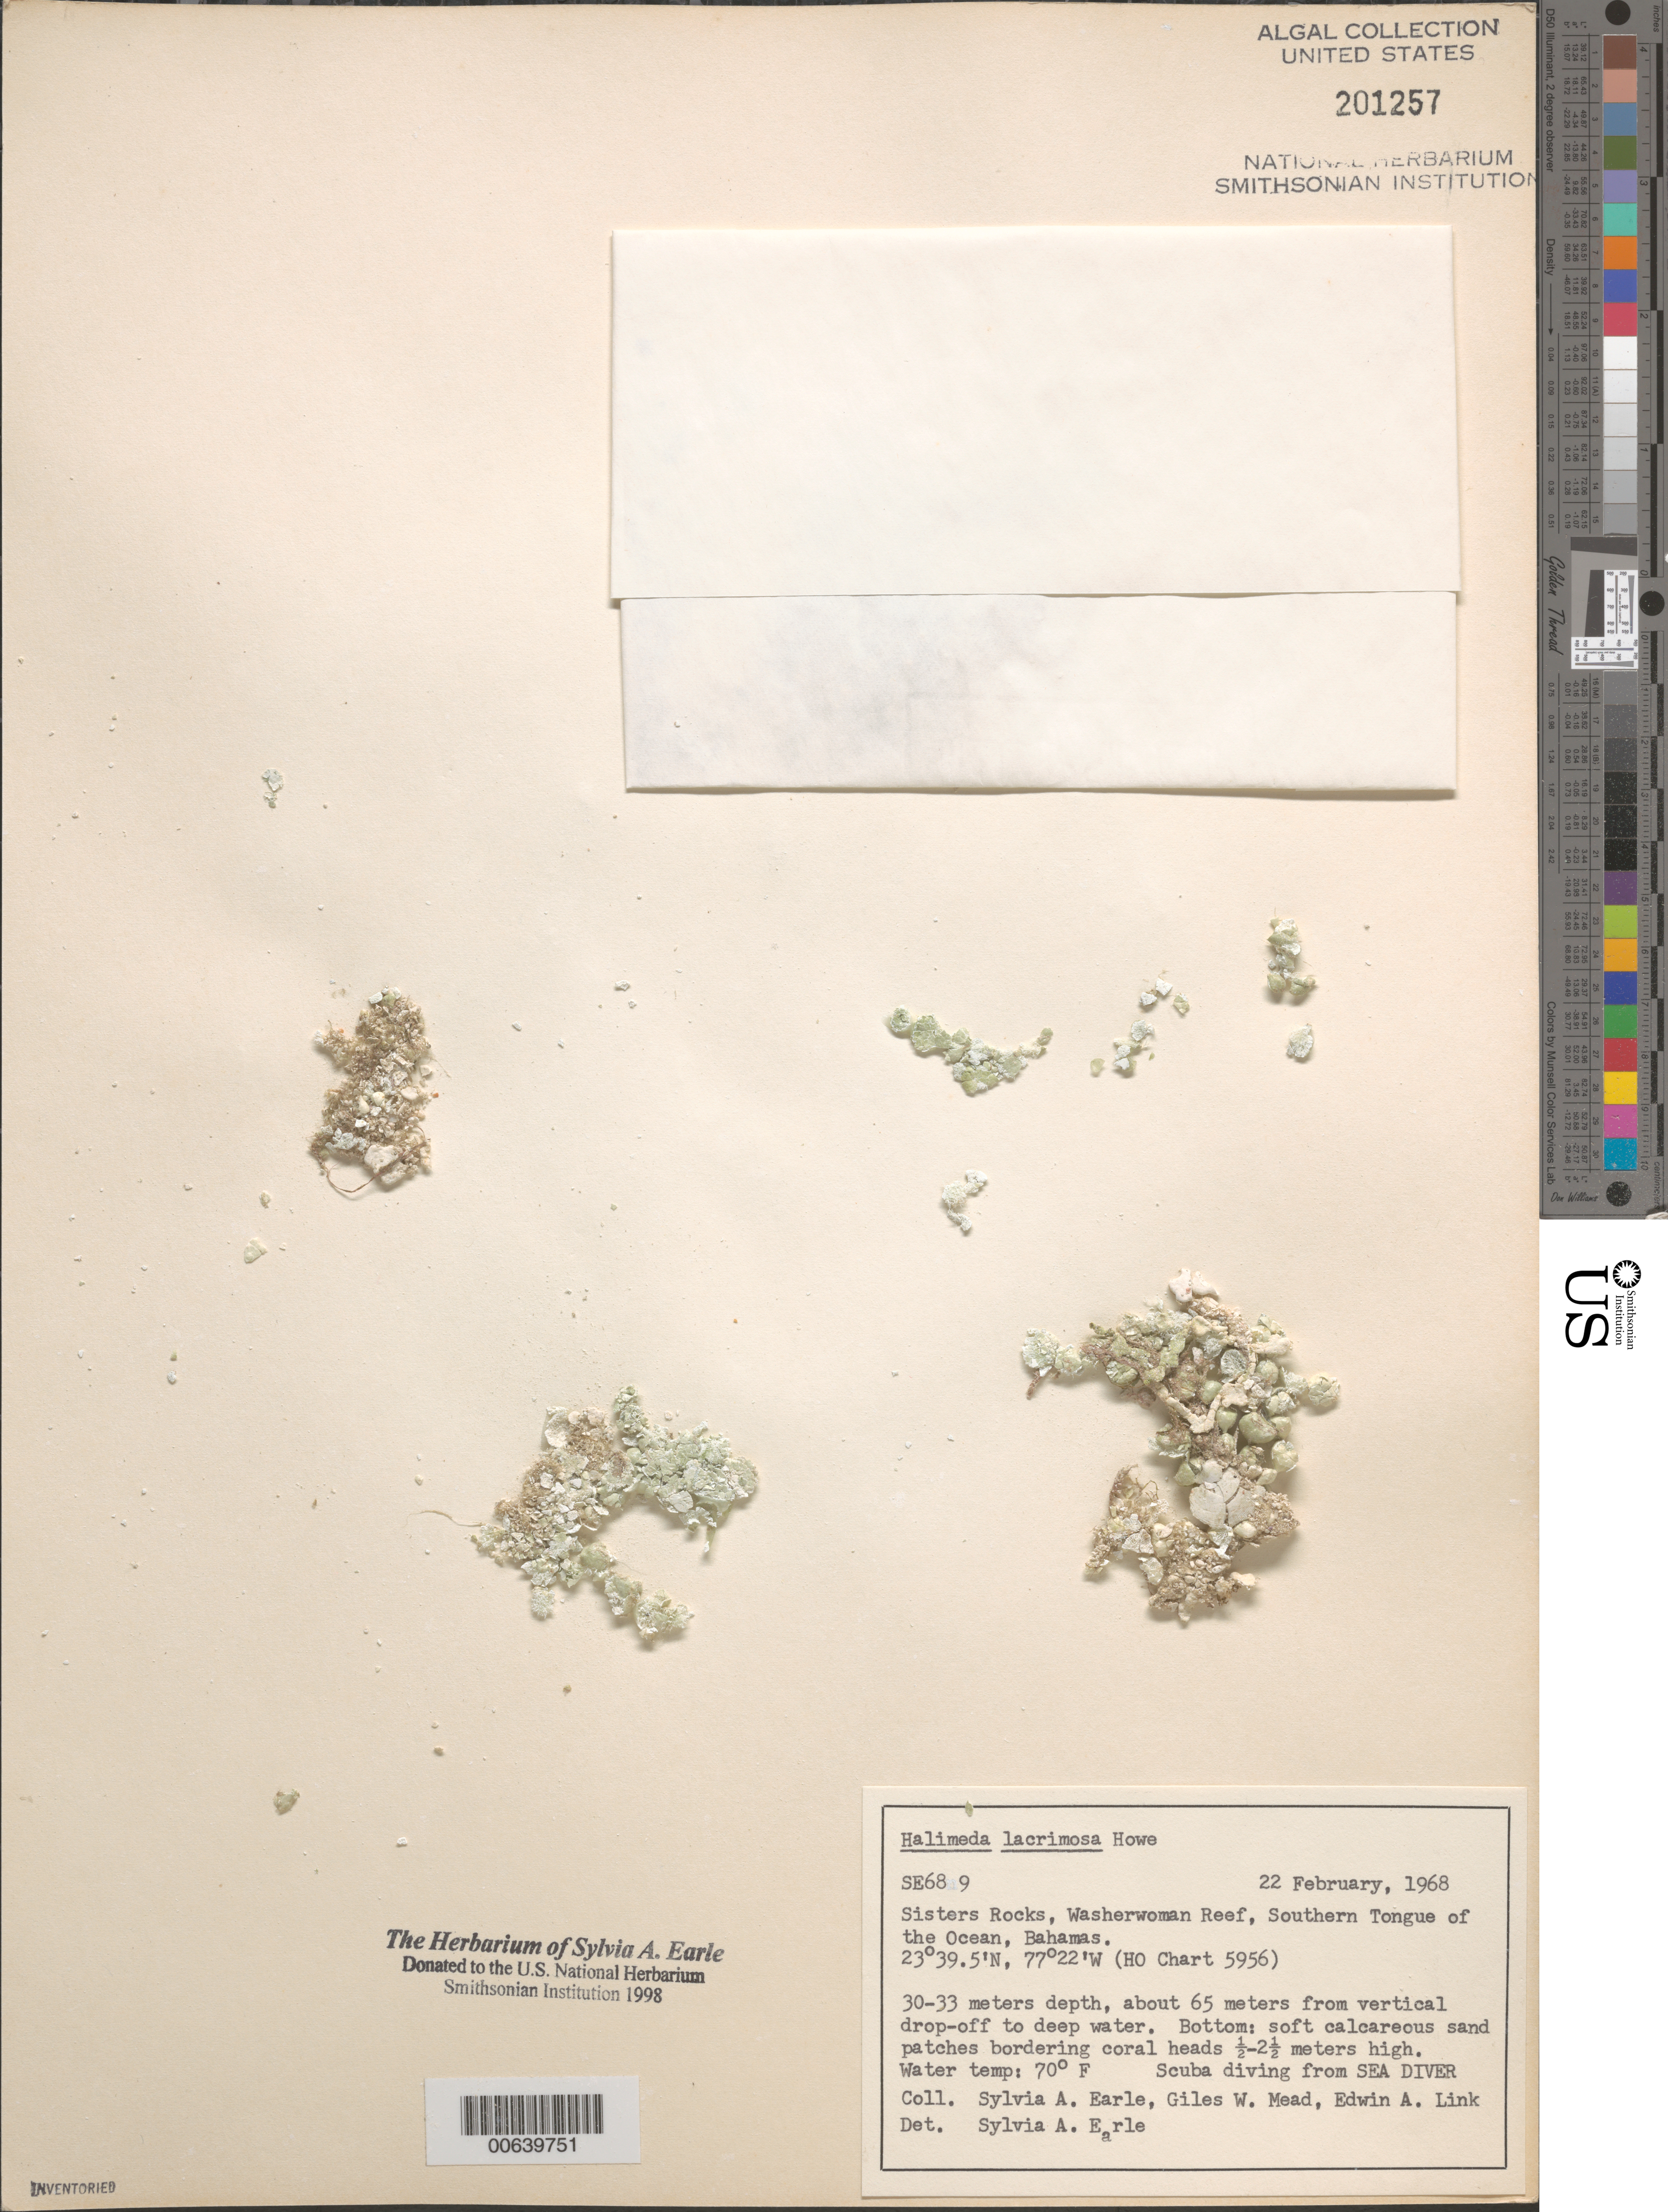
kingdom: Plantae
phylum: Chlorophyta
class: Ulvophyceae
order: Bryopsidales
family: Halimedaceae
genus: Halimeda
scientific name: Halimeda lacrimosa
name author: M. Howe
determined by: Earle, S. A.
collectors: S. A. Earle, G. W. Mead & E. A. Link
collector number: SE 689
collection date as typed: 22 Feb 1968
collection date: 1968-02-22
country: Bahamas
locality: Sisters Rocks, Washerwoman Reef, Southern Tongue of the Ocean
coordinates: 23 39.5' N, 77 22' W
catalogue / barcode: US 201257